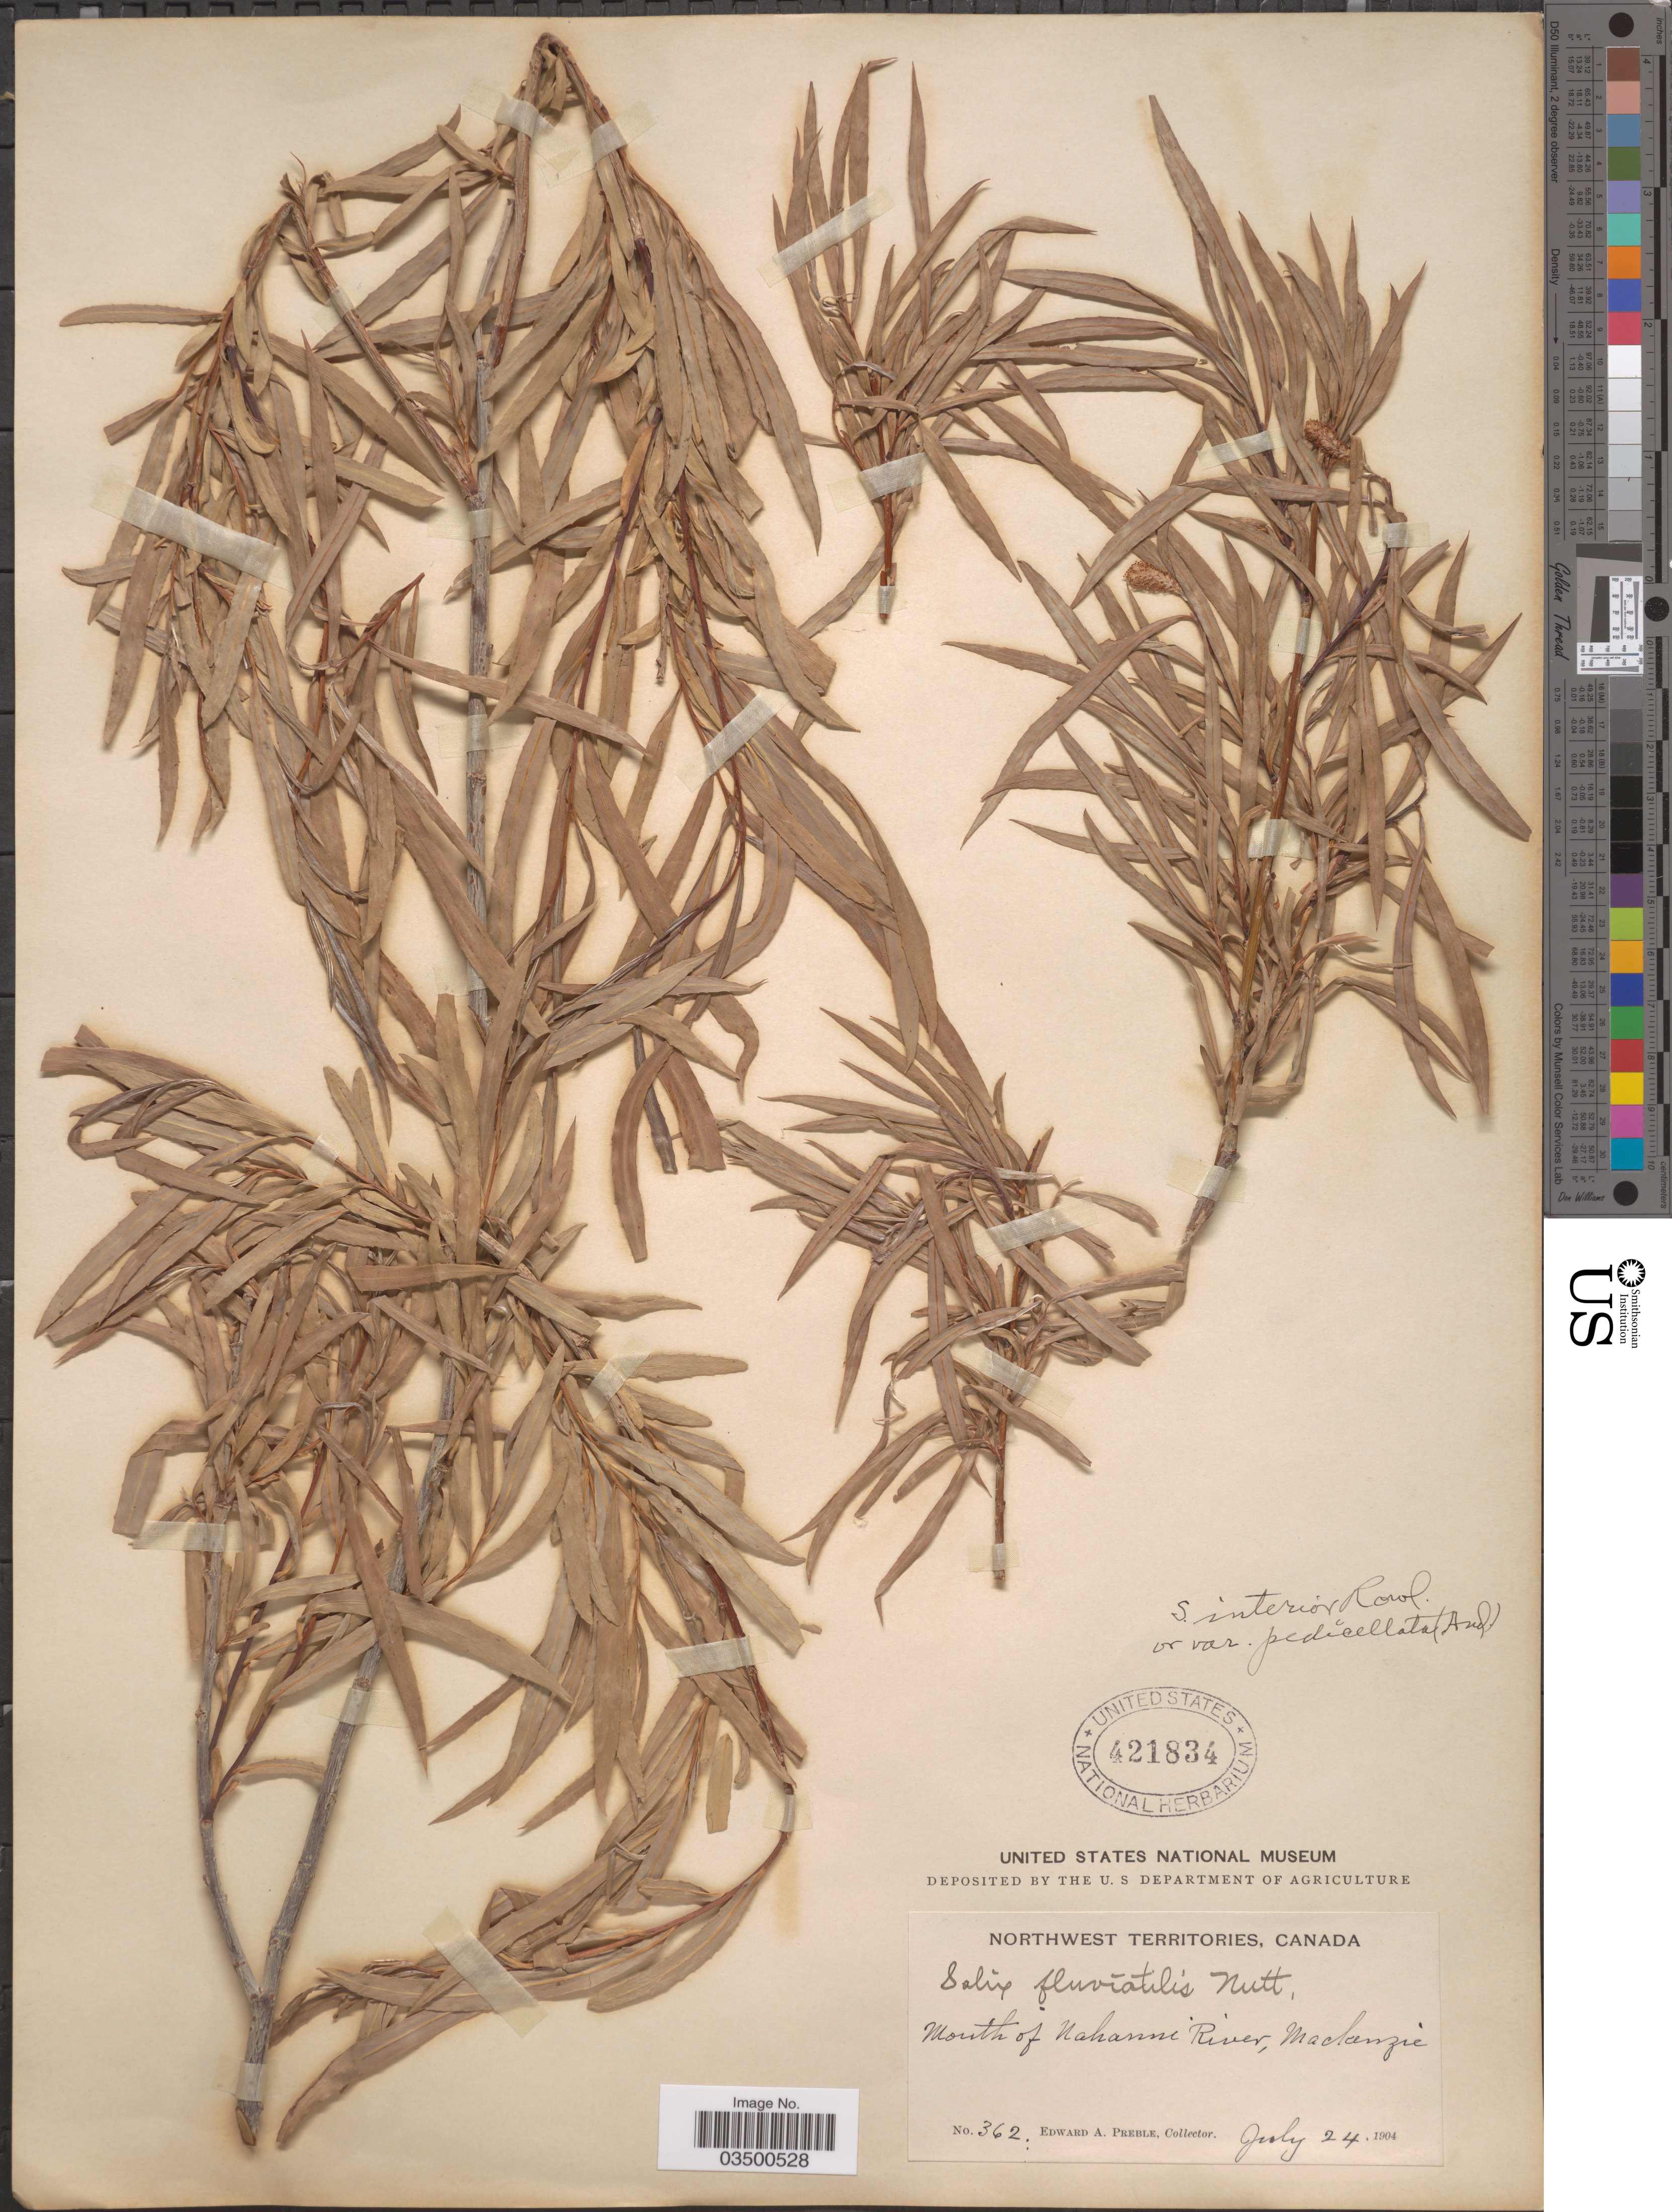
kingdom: Plantae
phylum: Tracheophyta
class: Magnoliopsida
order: Malpighiales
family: Salicaceae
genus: Salix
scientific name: Salix interior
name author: Rowlee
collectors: E. Preble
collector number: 362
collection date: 1904-07-24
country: Canada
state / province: Northwest Territories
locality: Mouth of Nahanni River, Mackenzie.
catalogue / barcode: US 421834